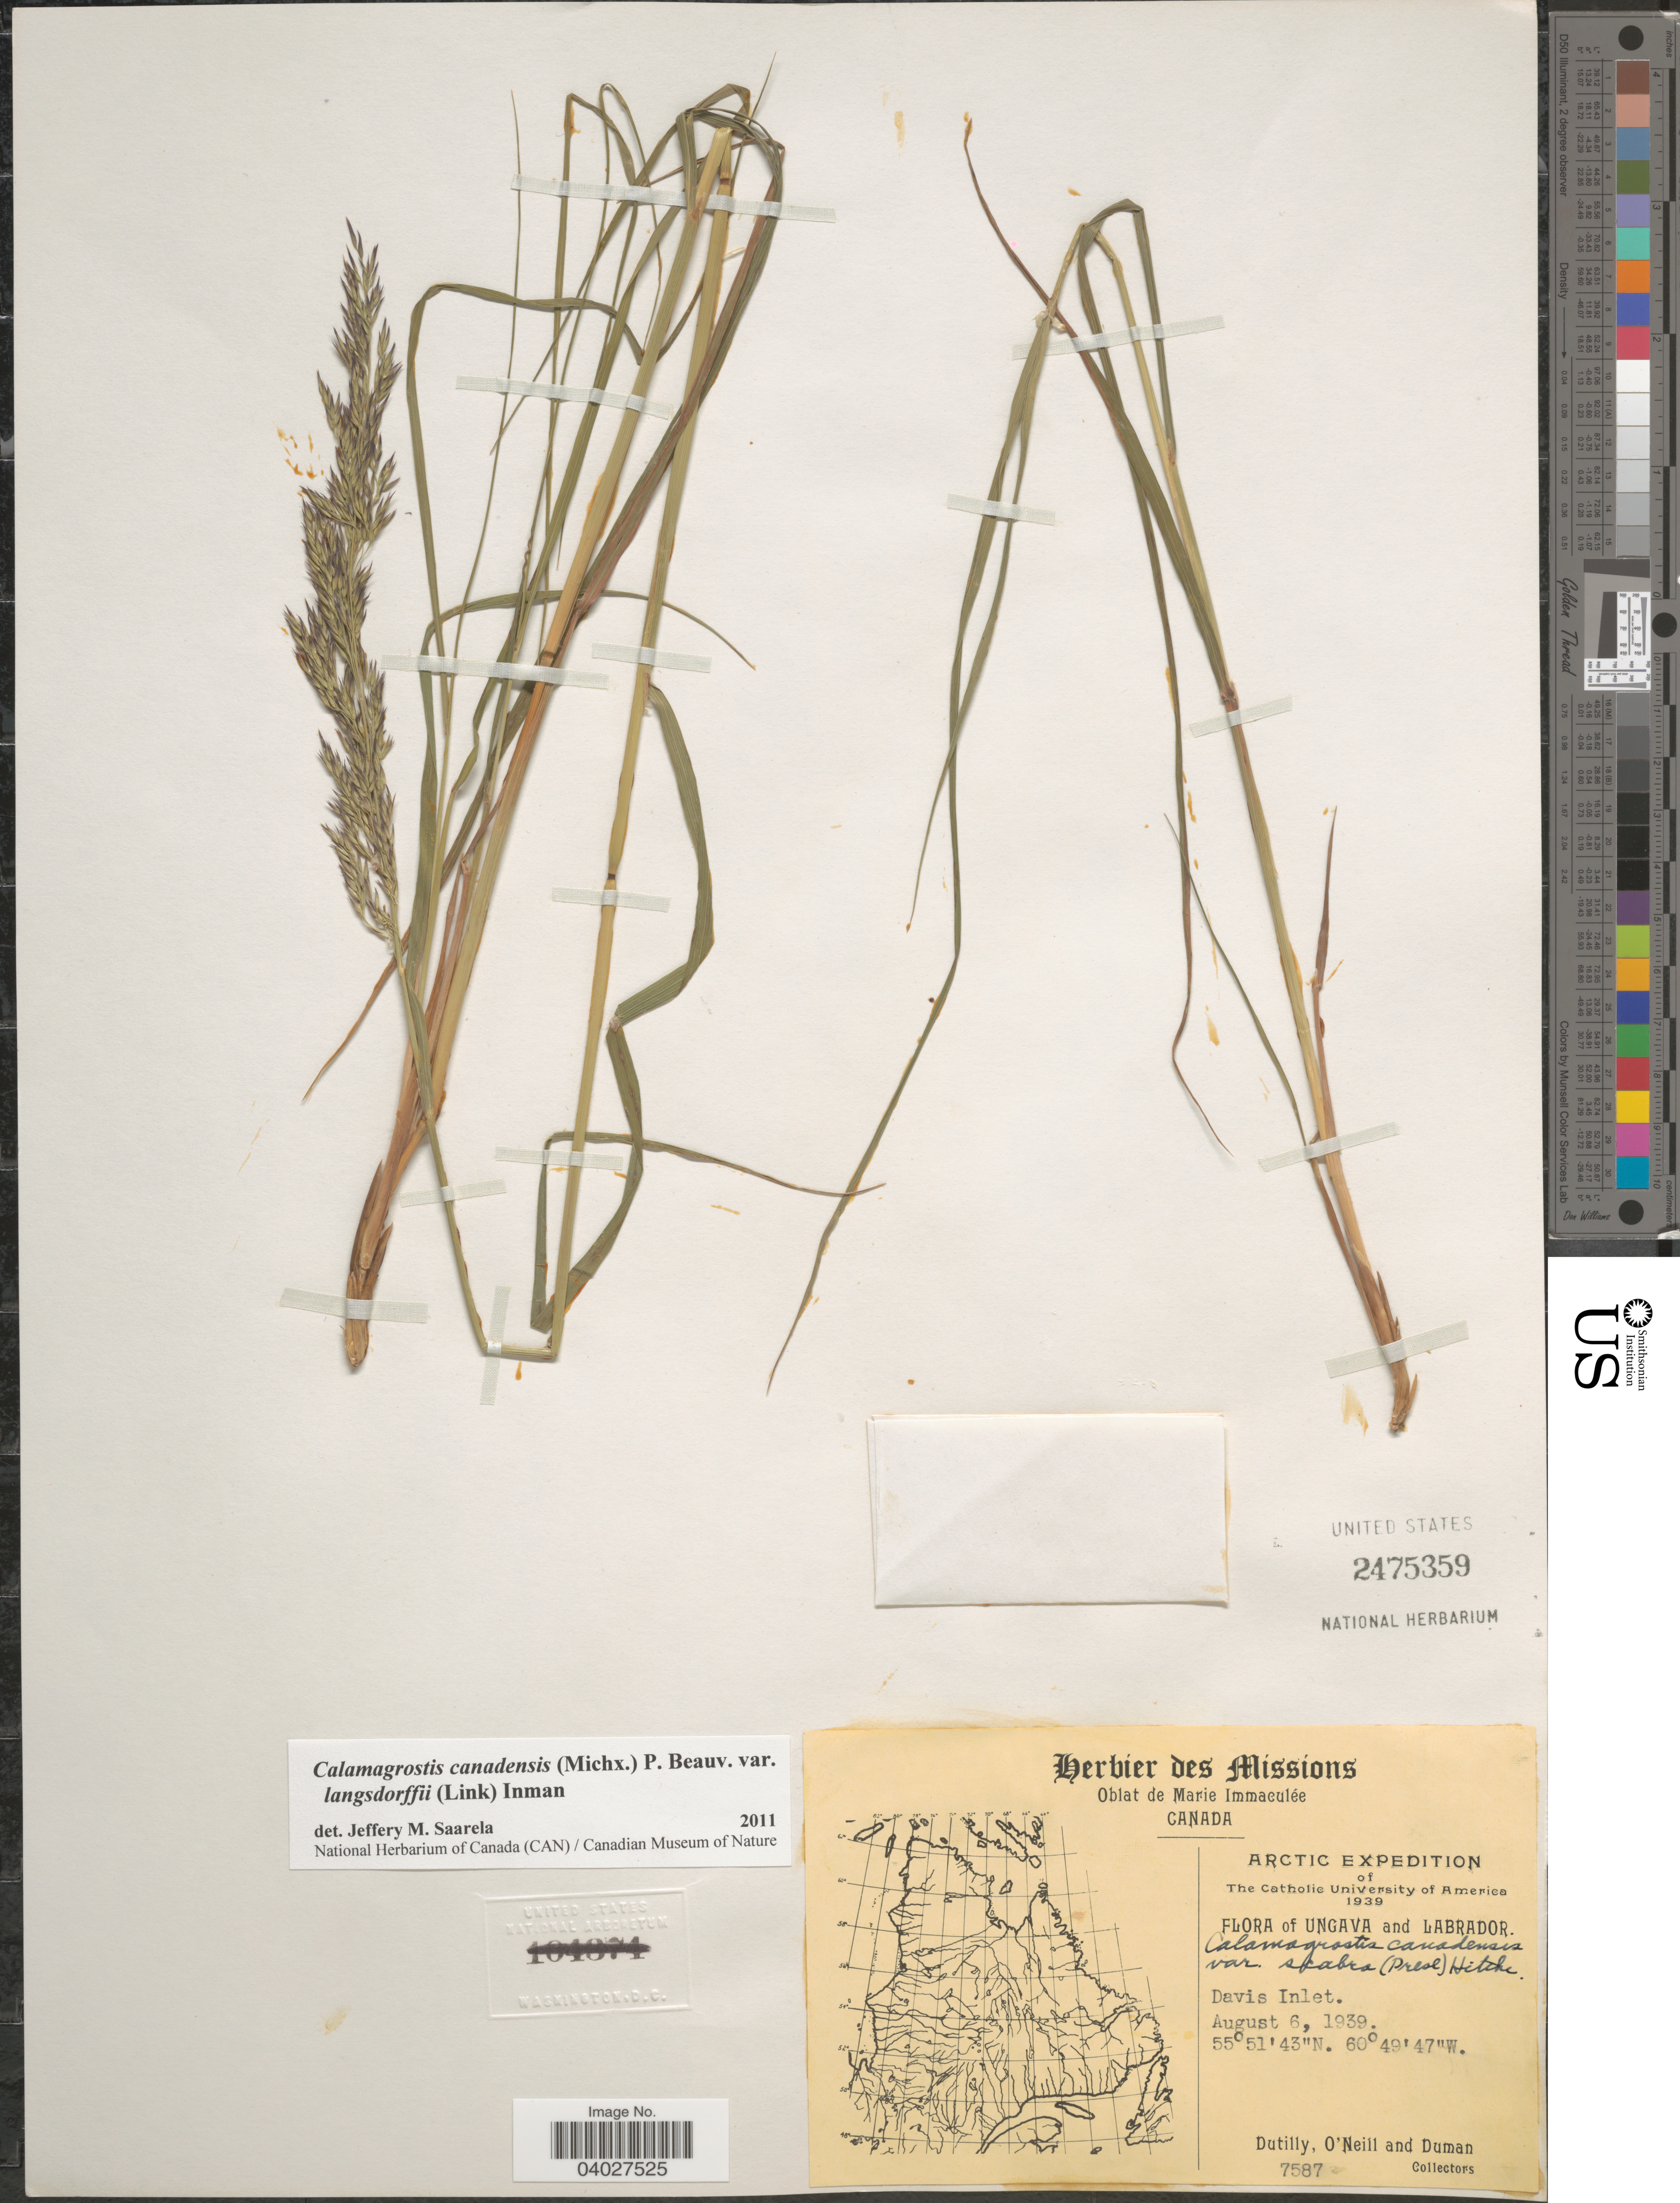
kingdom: Plantae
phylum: Tracheophyta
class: Liliopsida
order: Poales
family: Poaceae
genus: Calamagrostis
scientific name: Calamagrostis canadensis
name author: (Michx.) P. Beauv.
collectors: -. Dutilly, -. O'Neill & -. Duman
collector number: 7587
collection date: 1939-08-06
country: Canada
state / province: Newfoundland and Labrador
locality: Ungava and Labrador. Davis Inlet.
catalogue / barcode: US 2475359